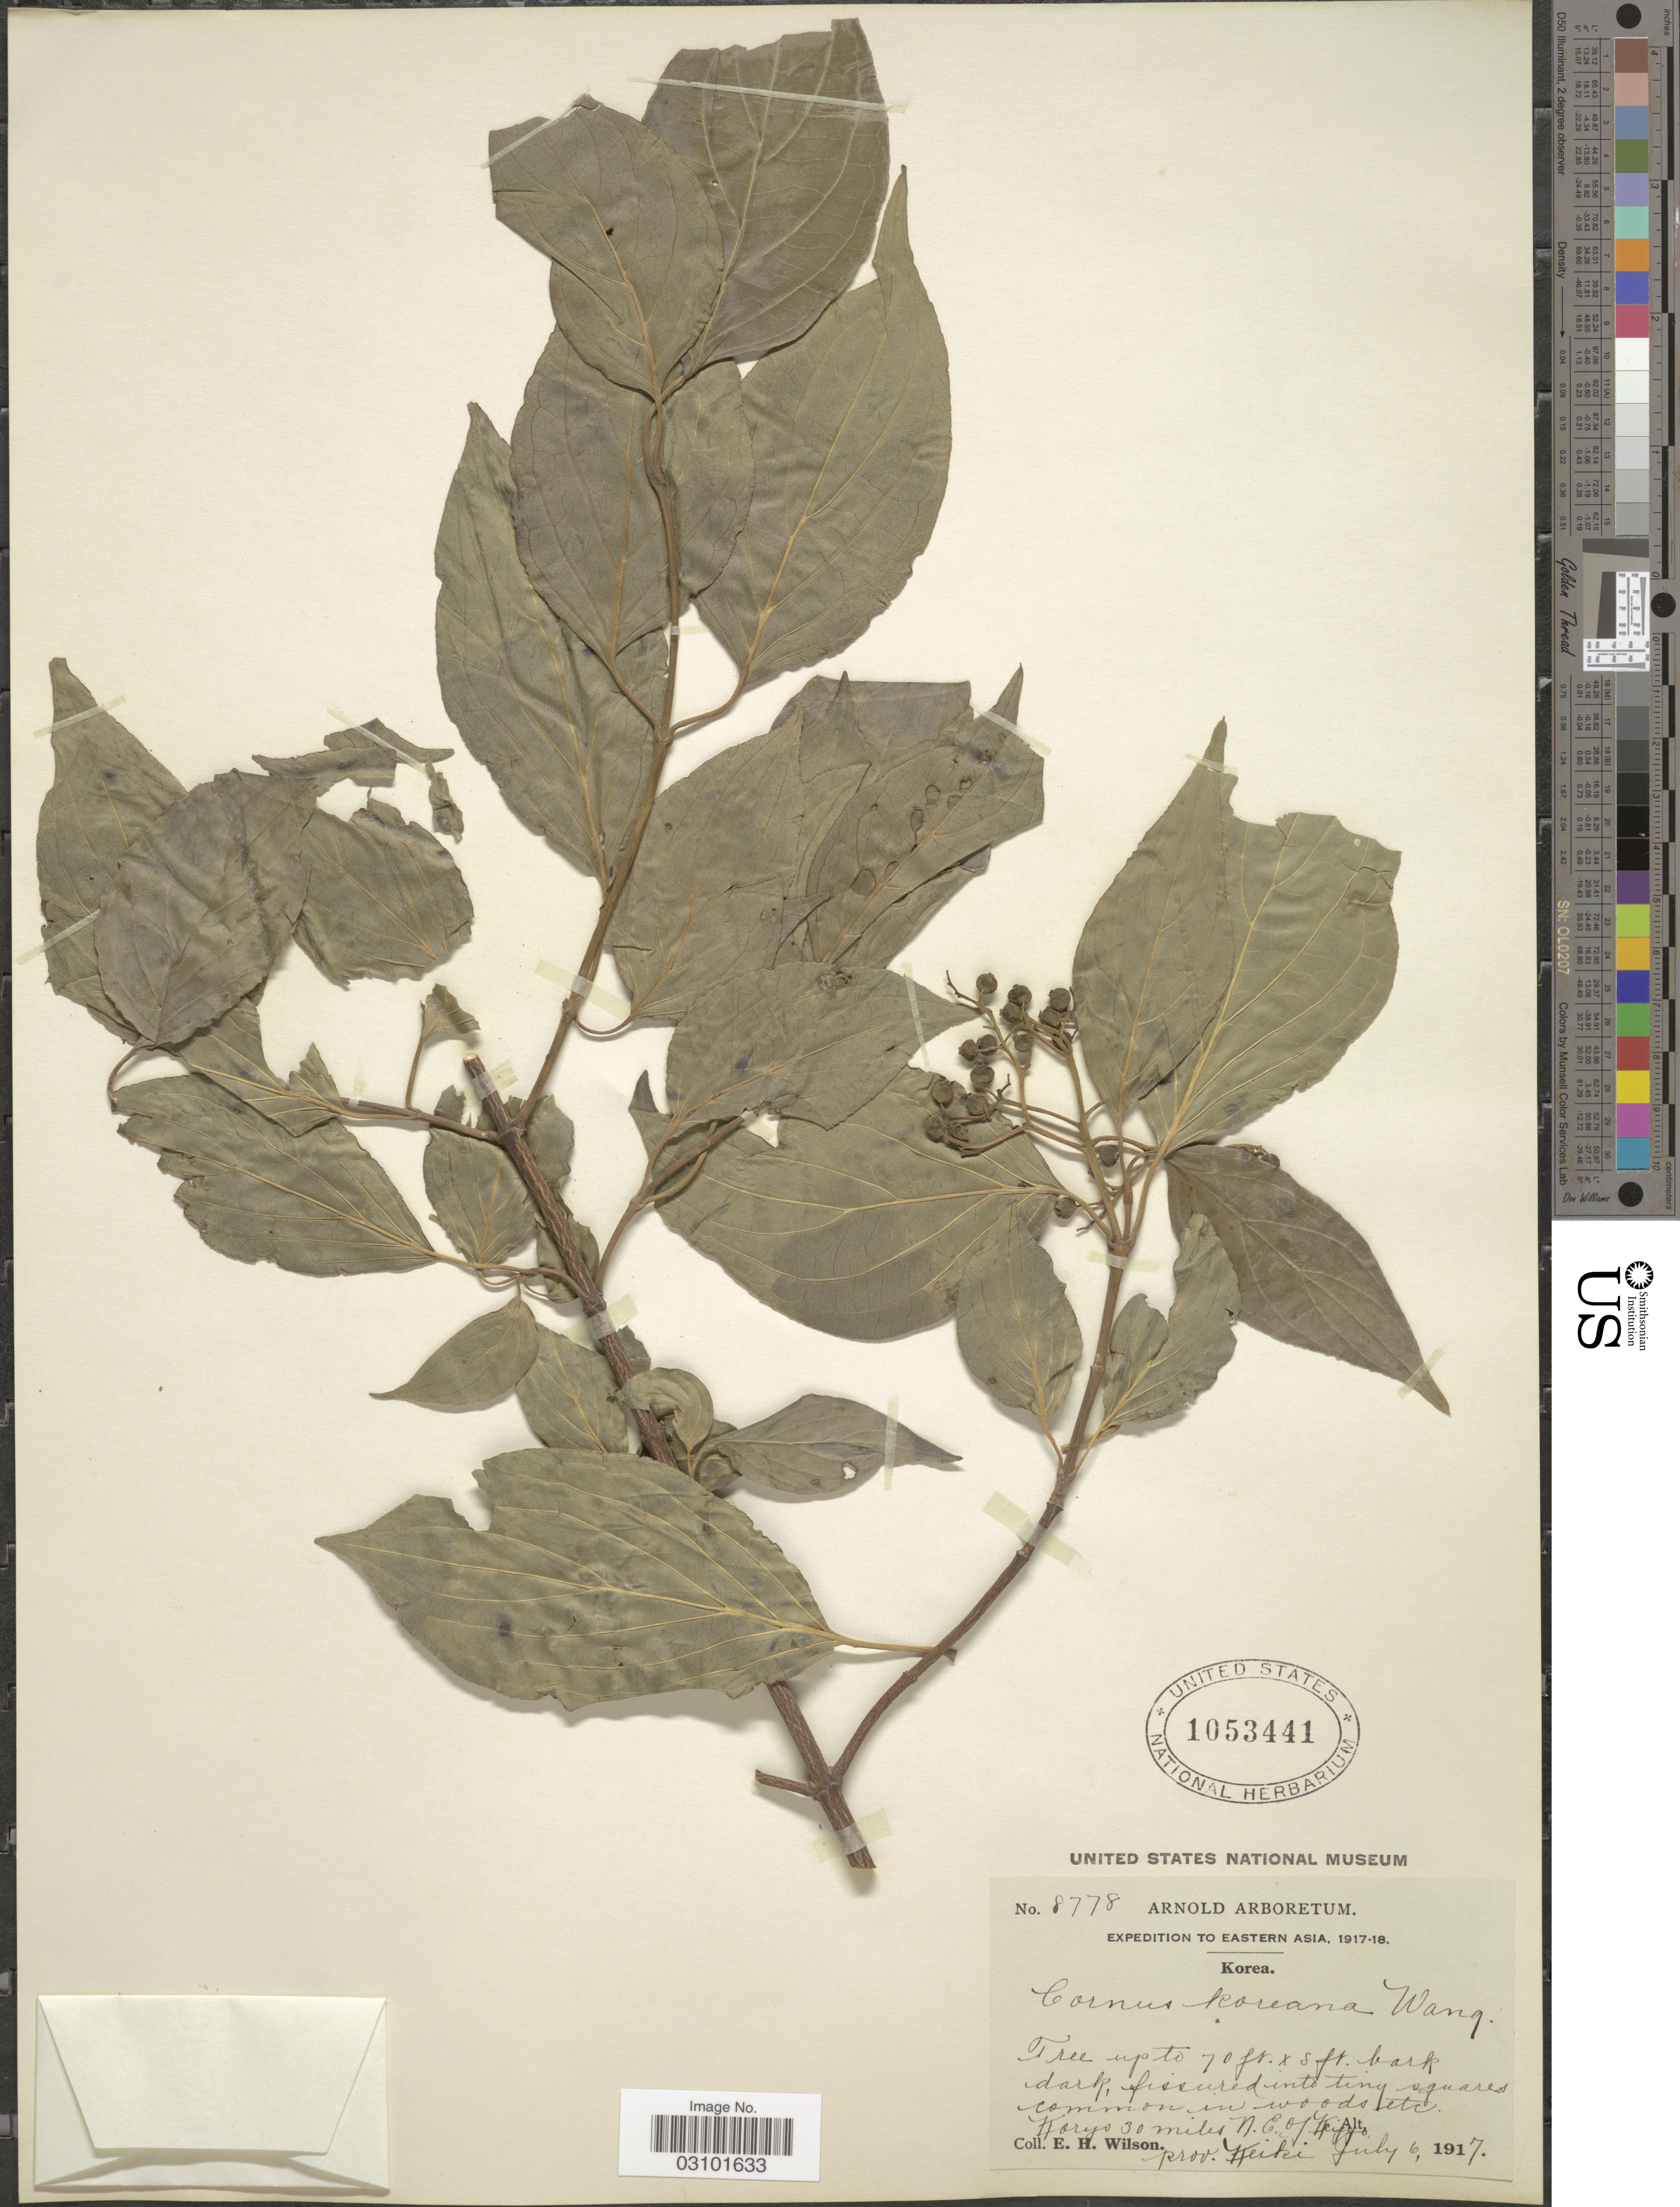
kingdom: Plantae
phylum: Tracheophyta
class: Magnoliopsida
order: Cornales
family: Cornaceae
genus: Cornus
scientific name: Cornus koehneana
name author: Wangerin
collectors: E. Wilson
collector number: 8778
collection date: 1917-07-06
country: South Korea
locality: Eastern Asia. Koryo 30 miles N.E. of Keijyo Prov. Keiki.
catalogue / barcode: US 1053441